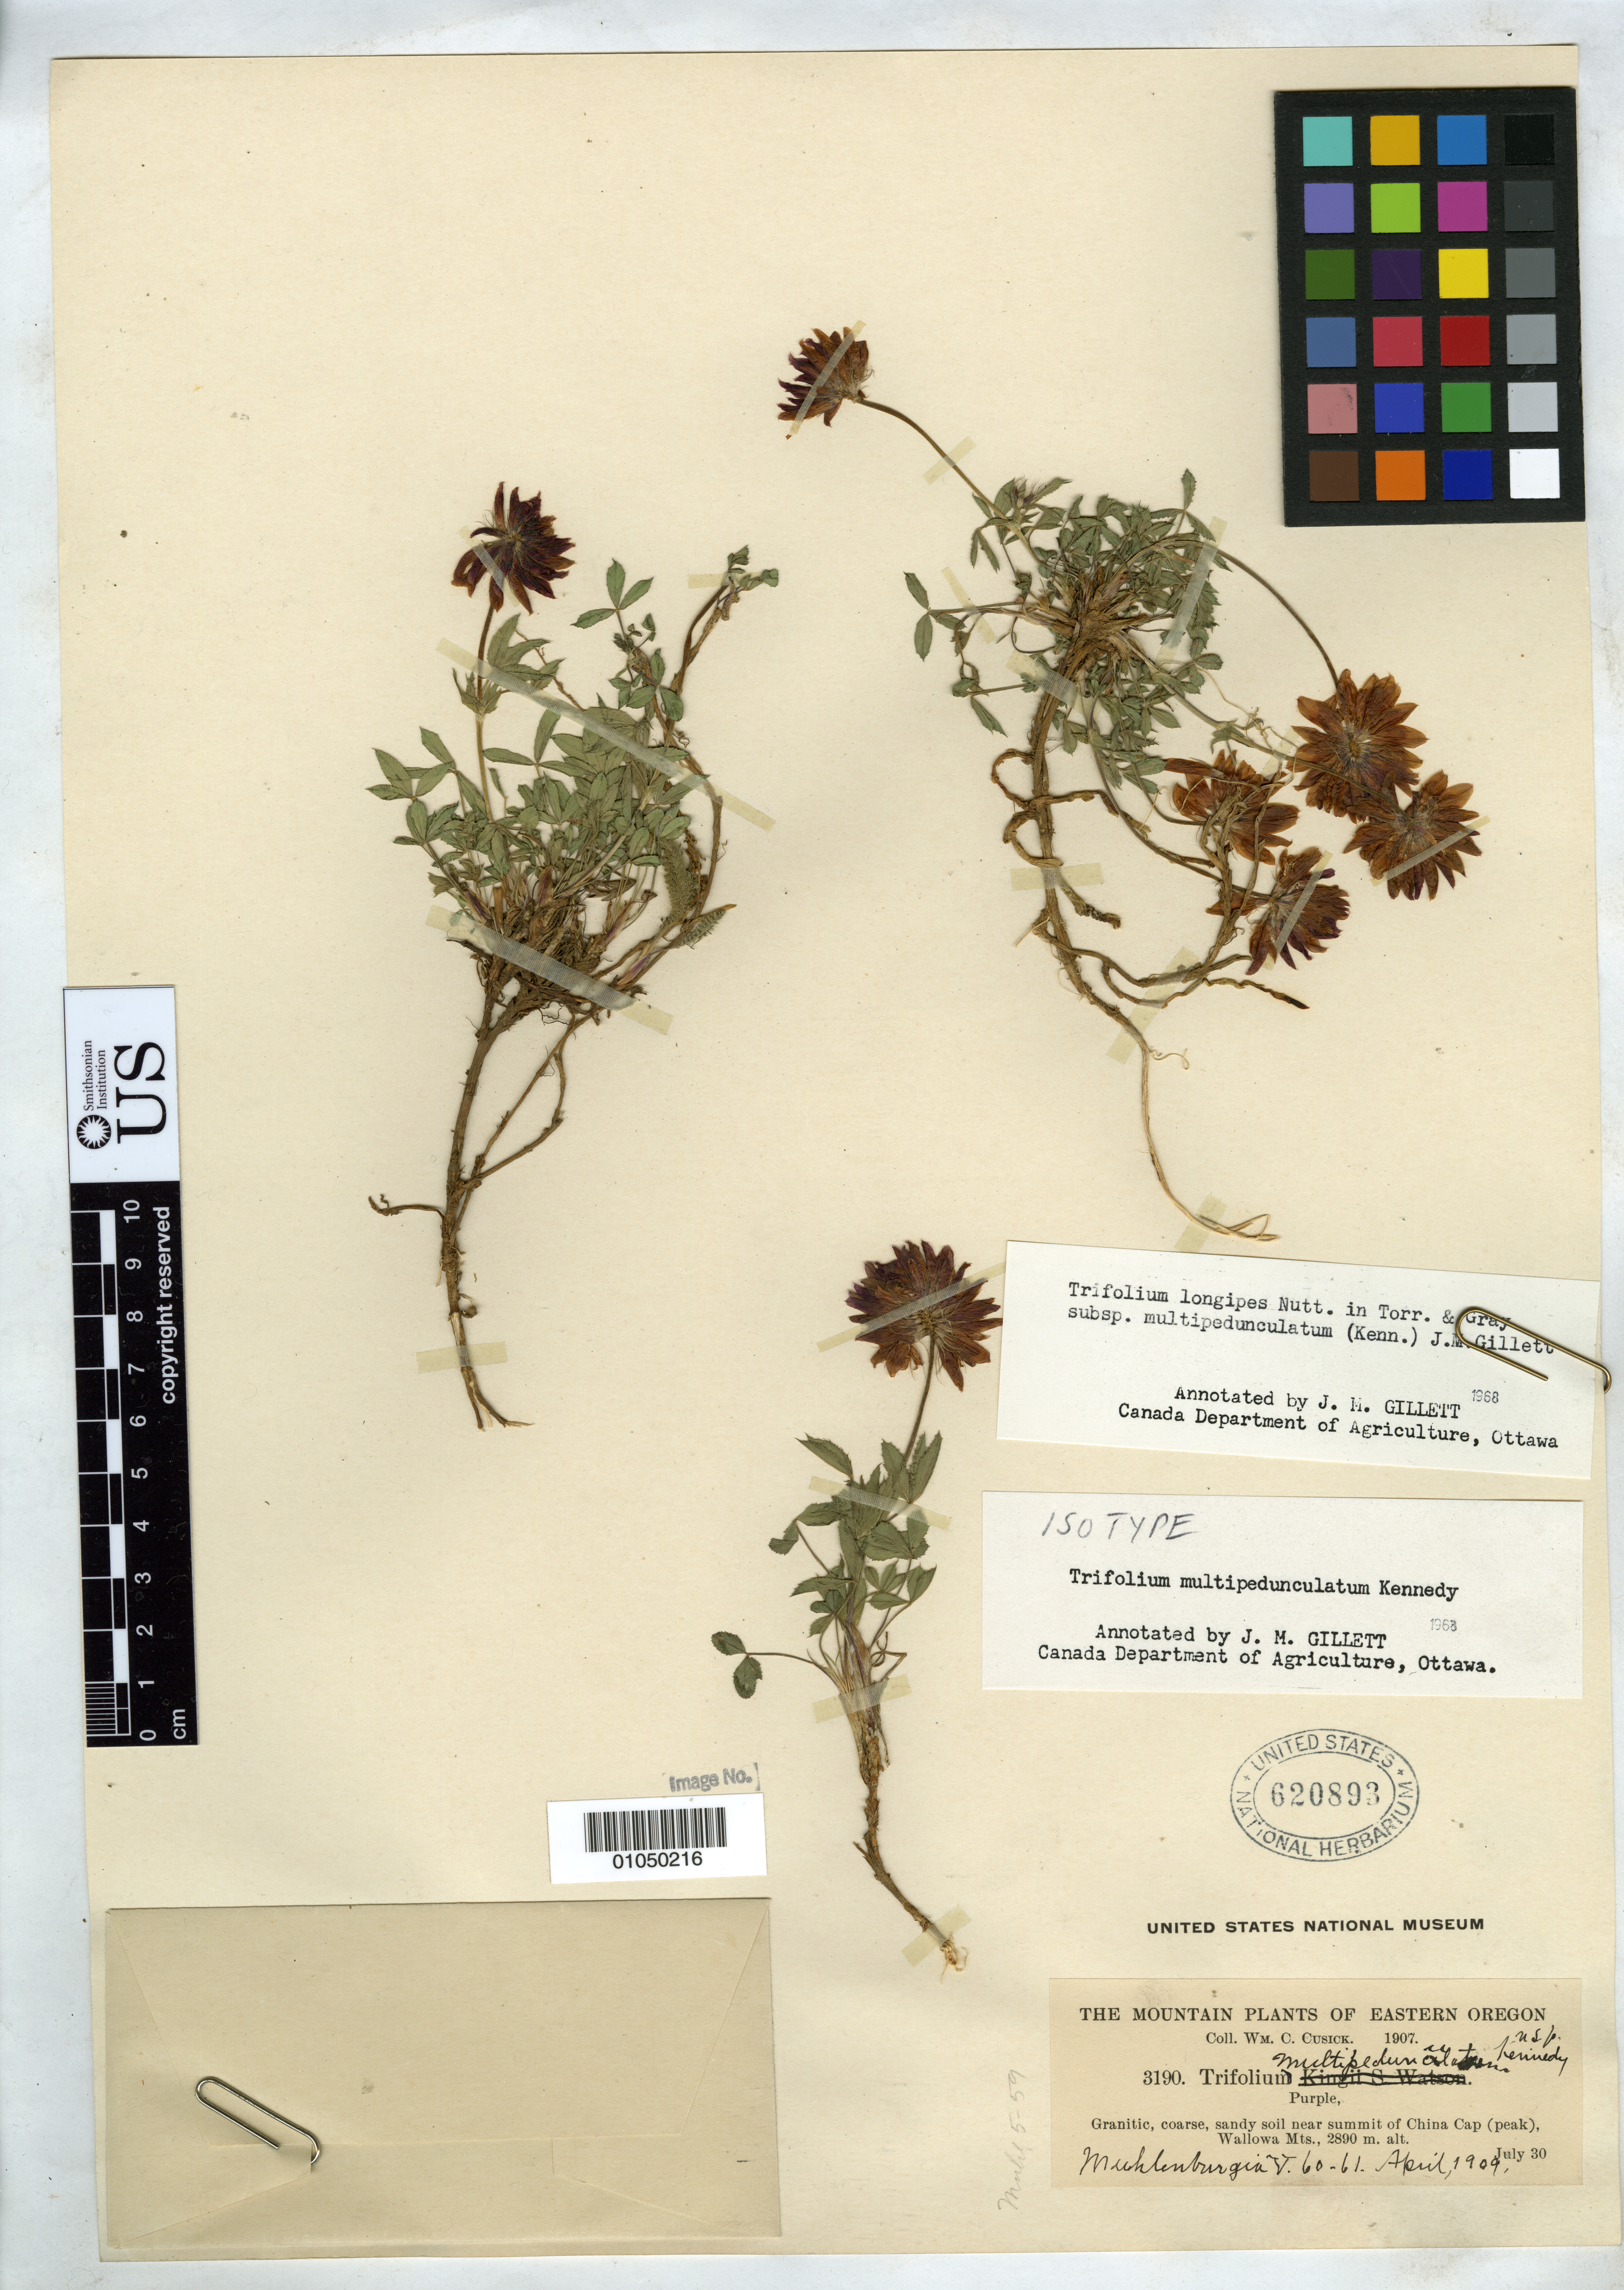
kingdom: Plantae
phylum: Tracheophyta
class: Magnoliopsida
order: Fabales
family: Fabaceae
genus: Trifolium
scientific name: Trifolium multipedunculatum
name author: P.B. Kenn.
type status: Isotype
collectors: W. C. Cusick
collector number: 3190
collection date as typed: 30 Jul 1907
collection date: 1907-07-30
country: United States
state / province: Oregon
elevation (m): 2621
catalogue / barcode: US 620893